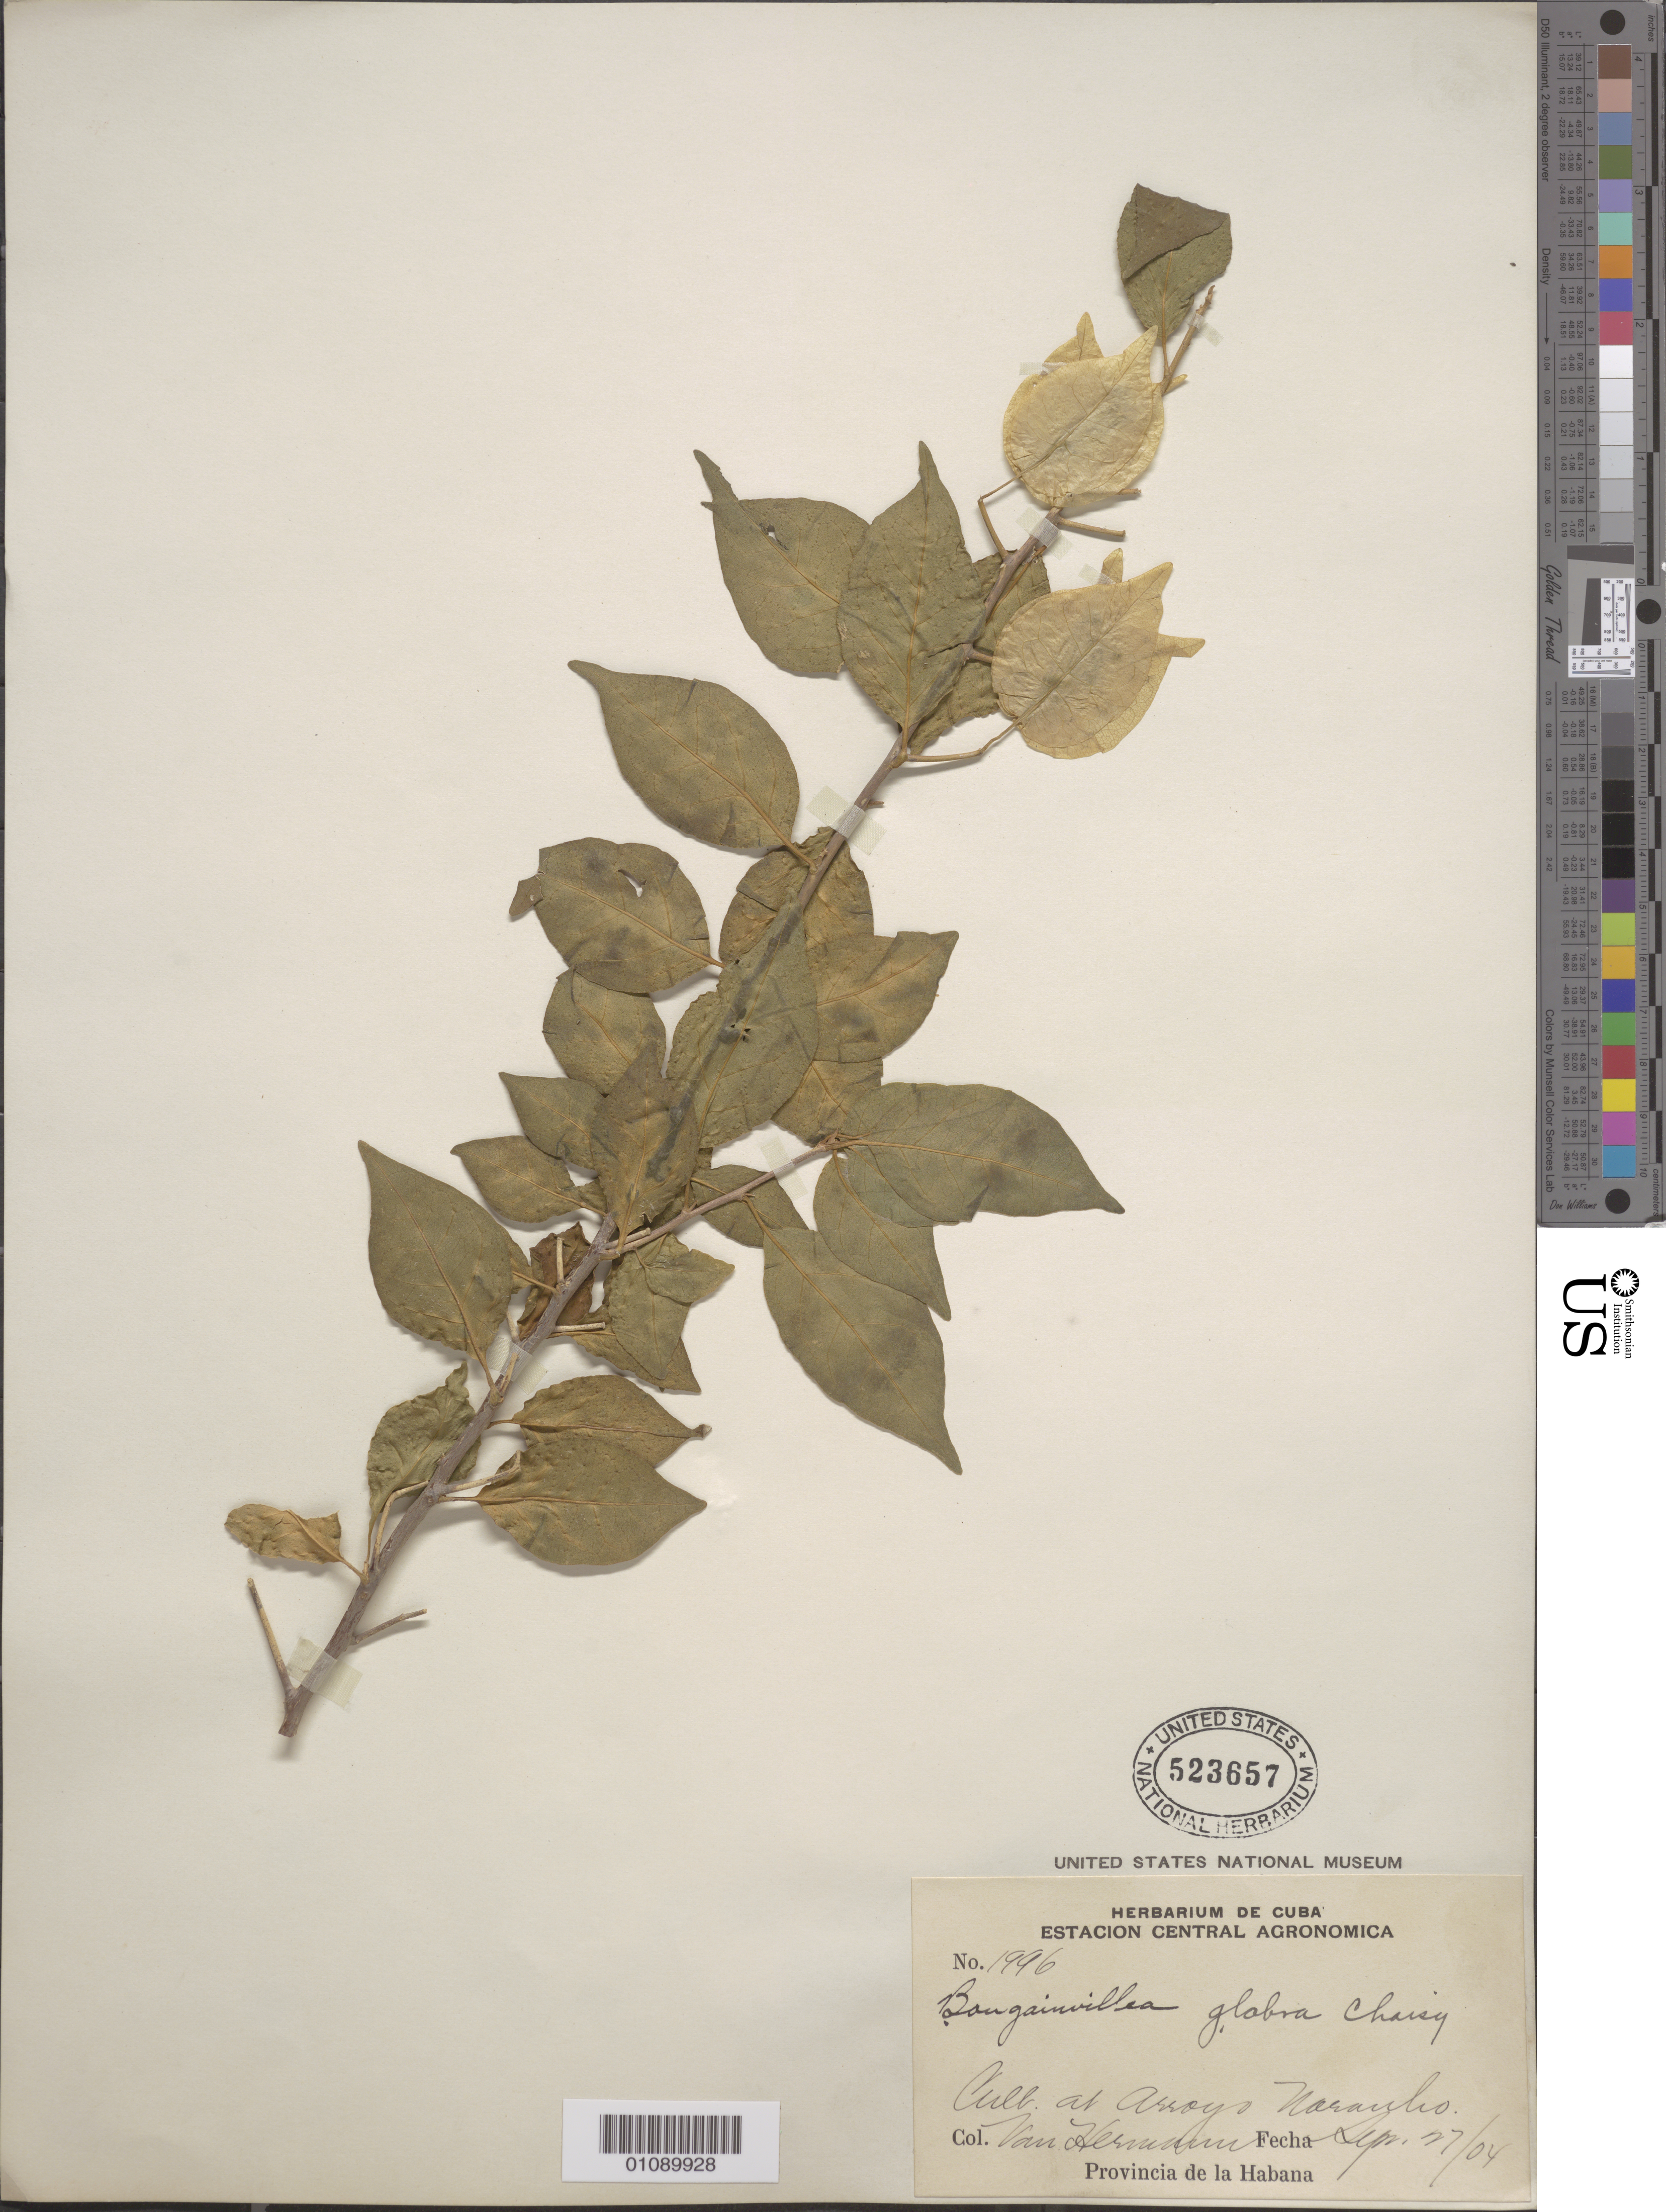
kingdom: Plantae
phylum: Tracheophyta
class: Magnoliopsida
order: Caryophyllales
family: Nyctaginaceae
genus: Bougainvillea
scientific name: Bougainvillea glabra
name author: Choisy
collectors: H. A. Van Hermann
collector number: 1996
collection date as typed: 27 Feb 1904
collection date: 1904-02-27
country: Cuba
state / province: La Habana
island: Cuba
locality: Arroyo Naranilio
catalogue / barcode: US 523657